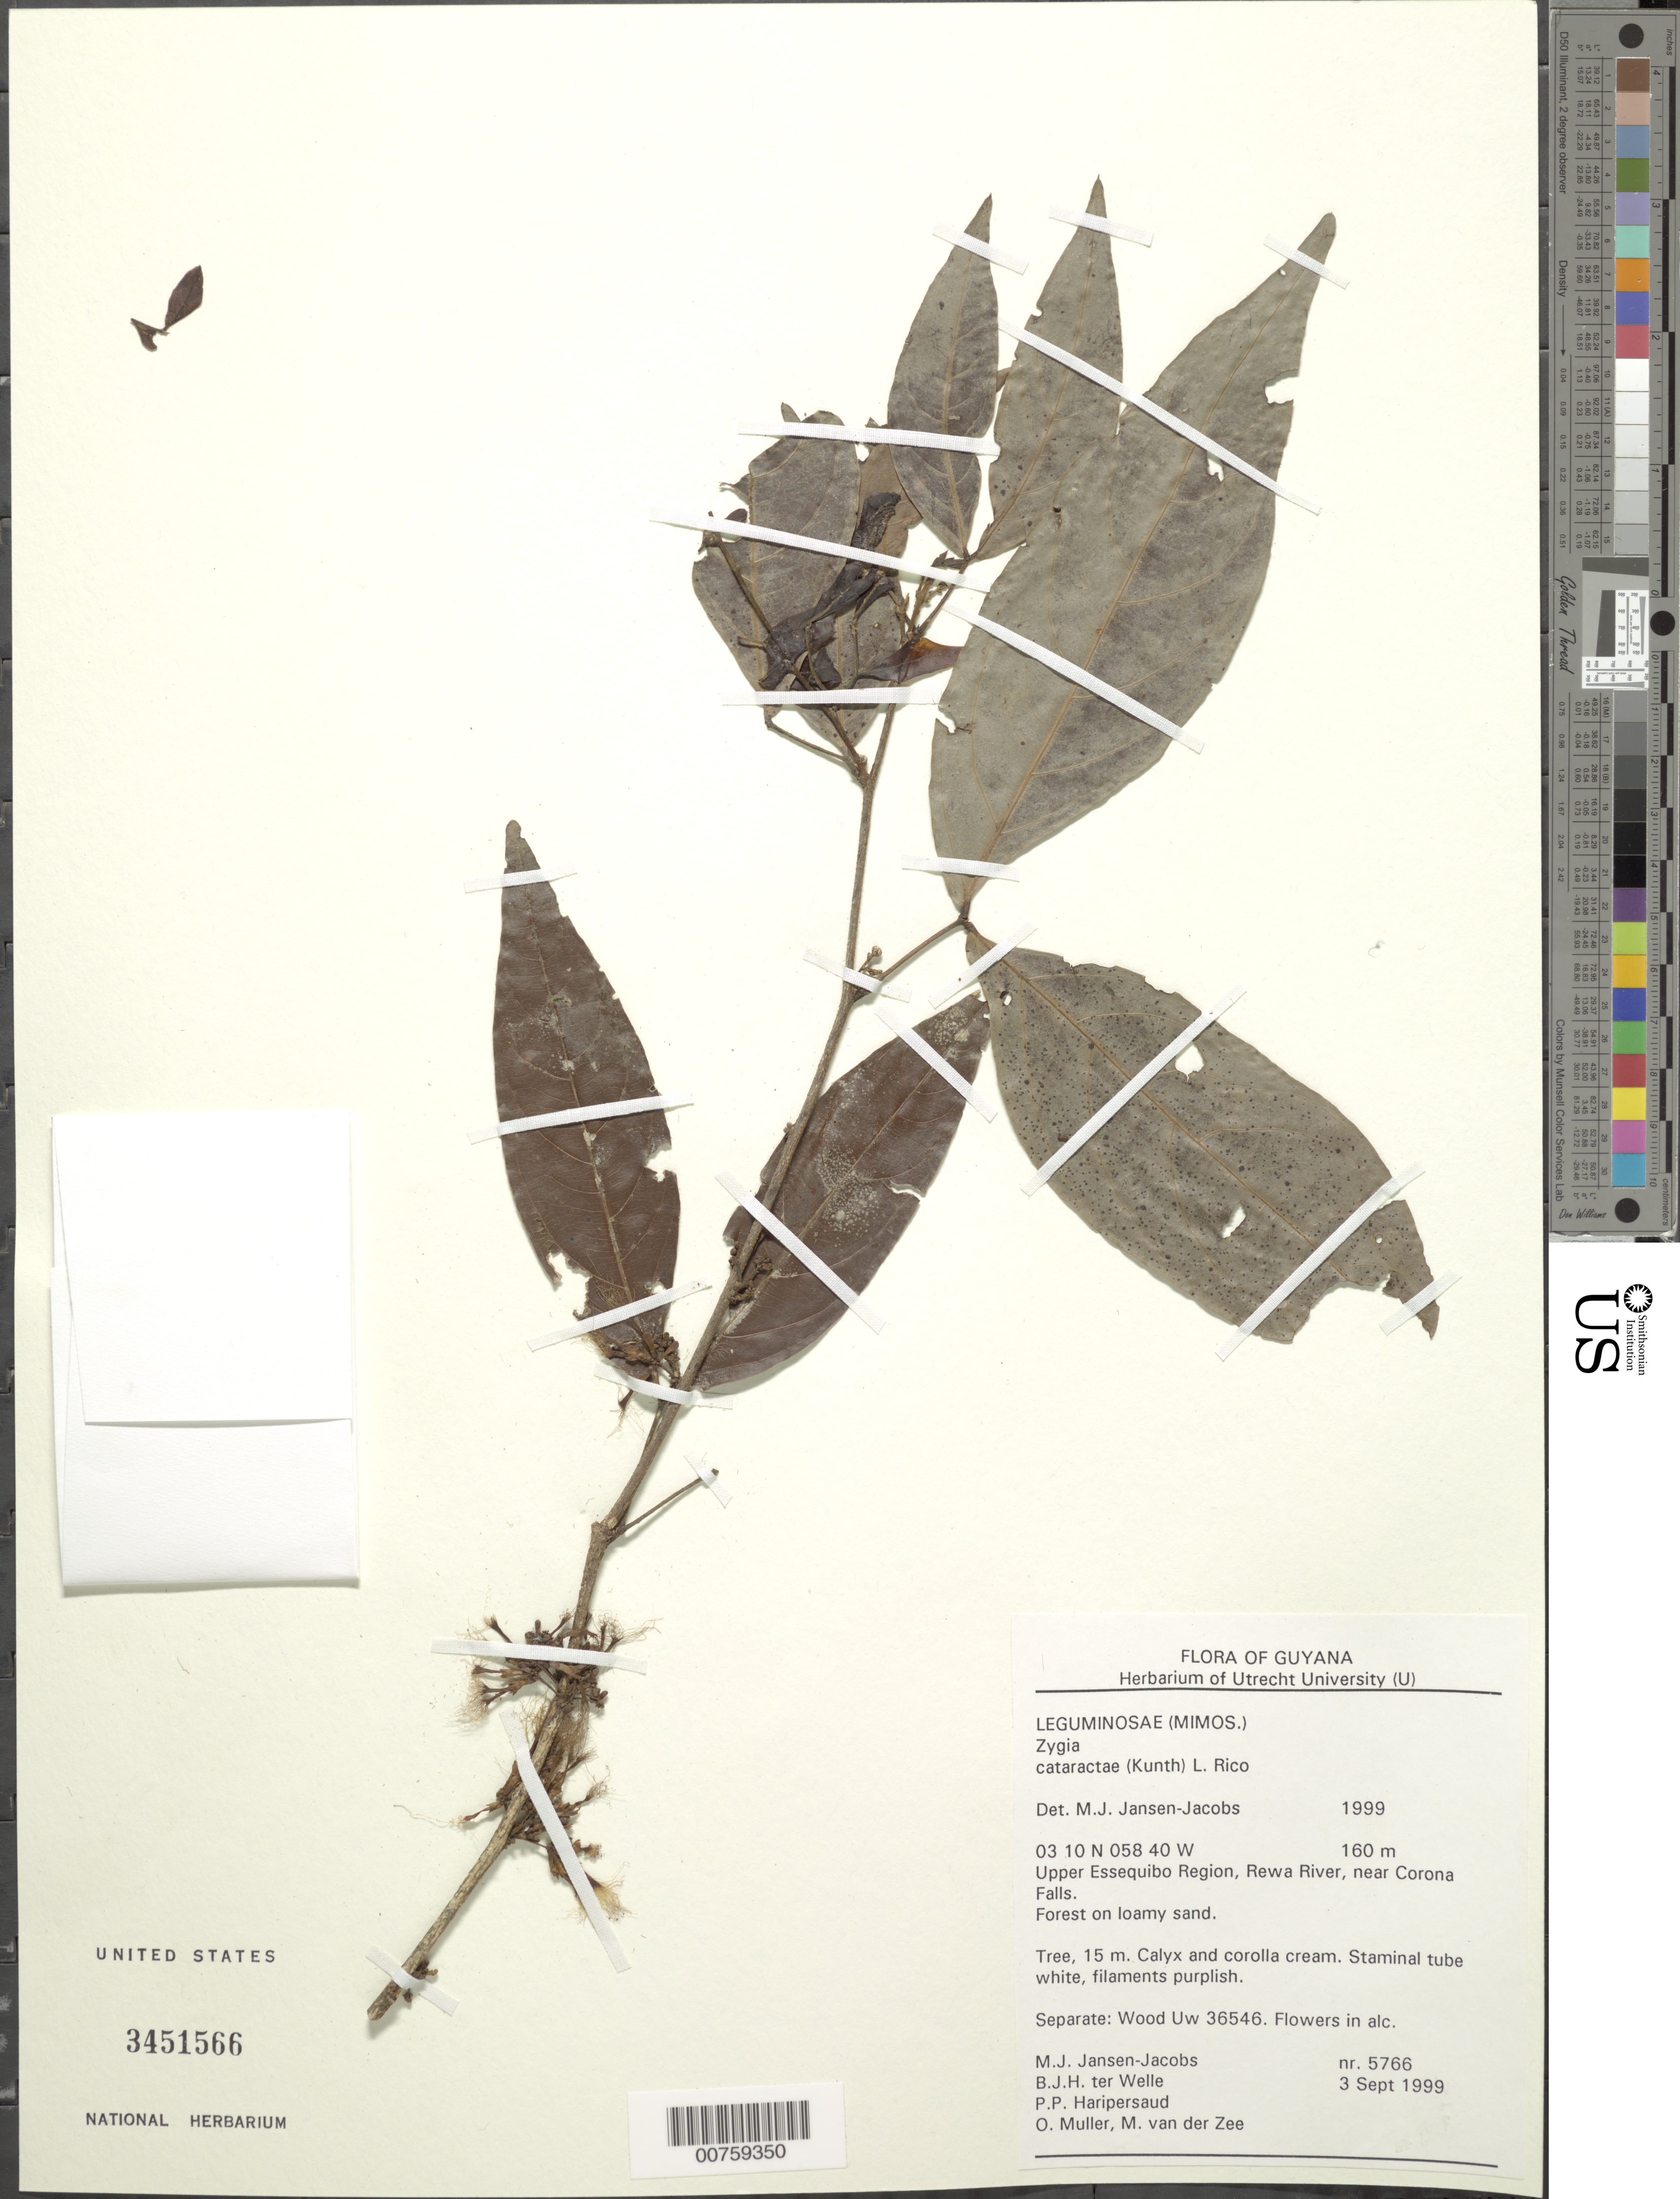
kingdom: Plantae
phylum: Tracheophyta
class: Magnoliopsida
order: Fabales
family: Fabaceae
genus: Zygia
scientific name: Zygia cataractae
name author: (Kunth) L. Rico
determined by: Jansen-Jacobs, M. J., (U), Nationaal Herbarium Nederland, Utrecht University branch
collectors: M. J. Jansen-Jacobs, B. Welle, P. Haripersaud, O. Muller & M. van der Zee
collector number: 5766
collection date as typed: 3-Sep-99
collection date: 1999-09-03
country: Guyana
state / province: U. Takutu-U. Essequibo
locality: Rewa River, near Corona Falls, Upper Essequibo Region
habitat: Forest on loamy sand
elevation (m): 160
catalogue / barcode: US 3451566